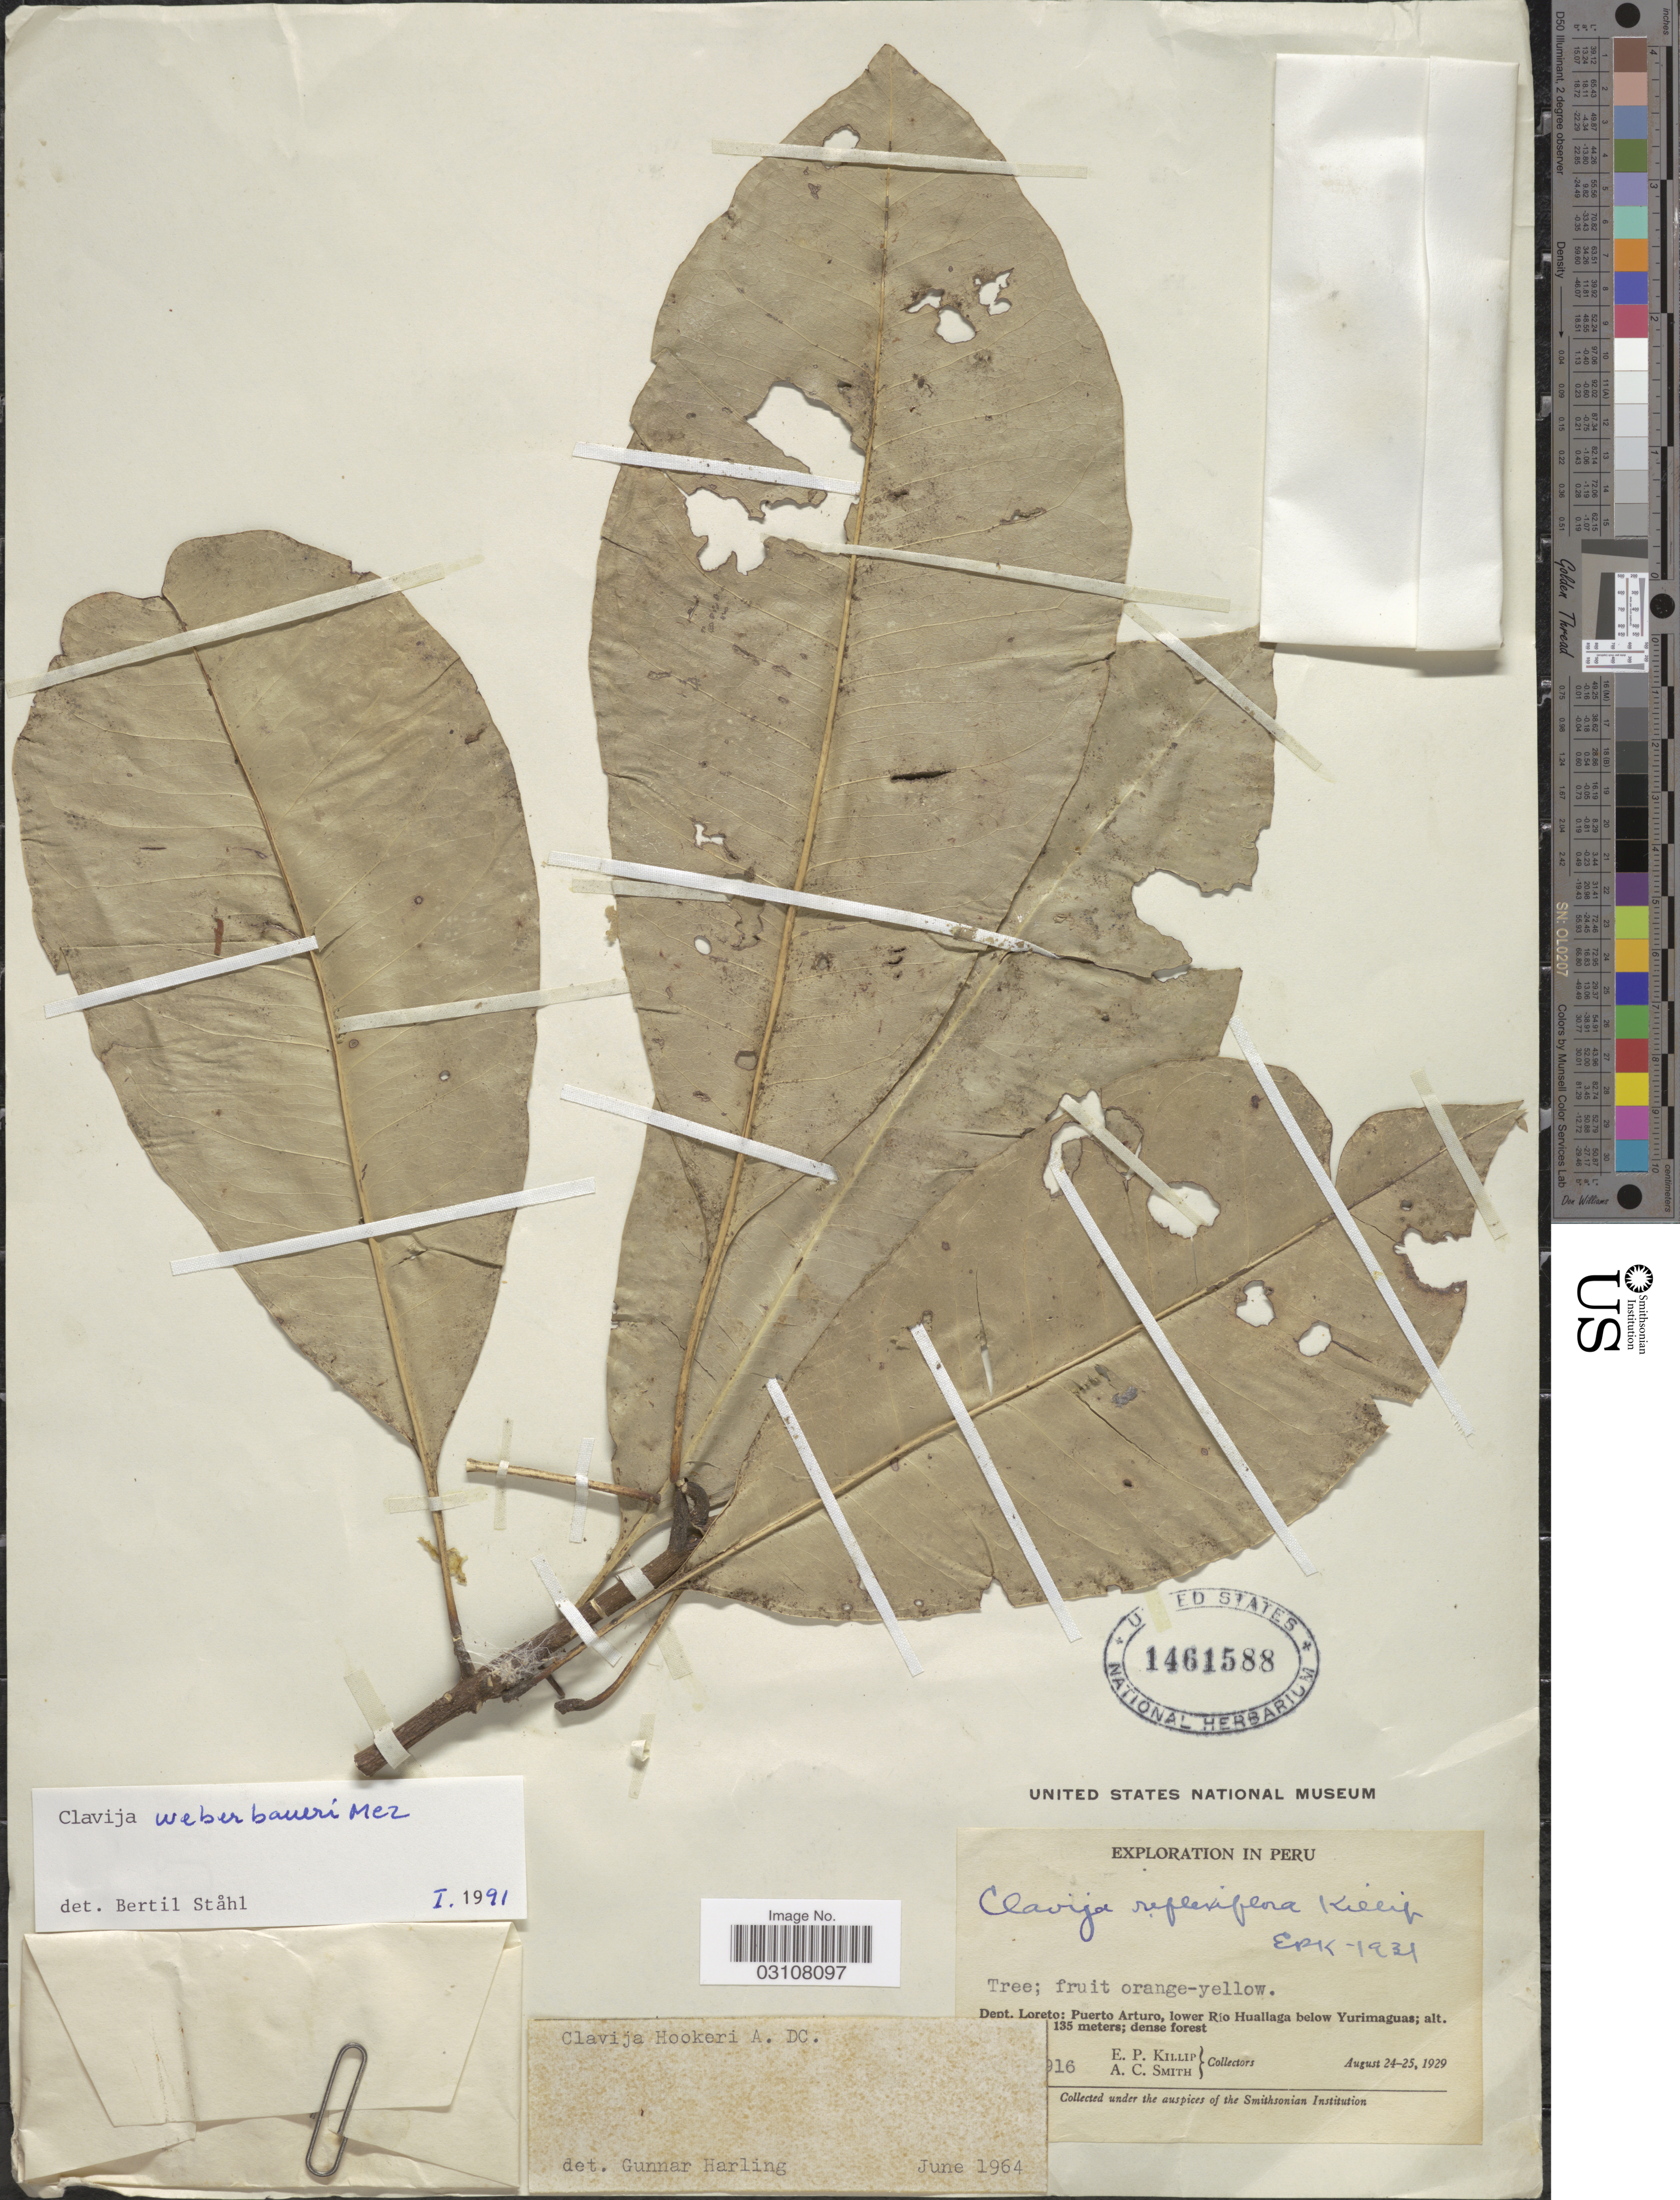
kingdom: Plantae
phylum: Tracheophyta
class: Magnoliopsida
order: Ericales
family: Primulaceae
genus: Clavija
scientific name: Clavija weberbaueri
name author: Mez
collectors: E. P. Killip & A. C. Smith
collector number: !916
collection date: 1929-08-24/1929-08-25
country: Peru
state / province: Loreto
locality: Dept. Loreto: Puerto Arturo, lower Río Huallaga below Yurimaguas.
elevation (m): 135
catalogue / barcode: US 1461588